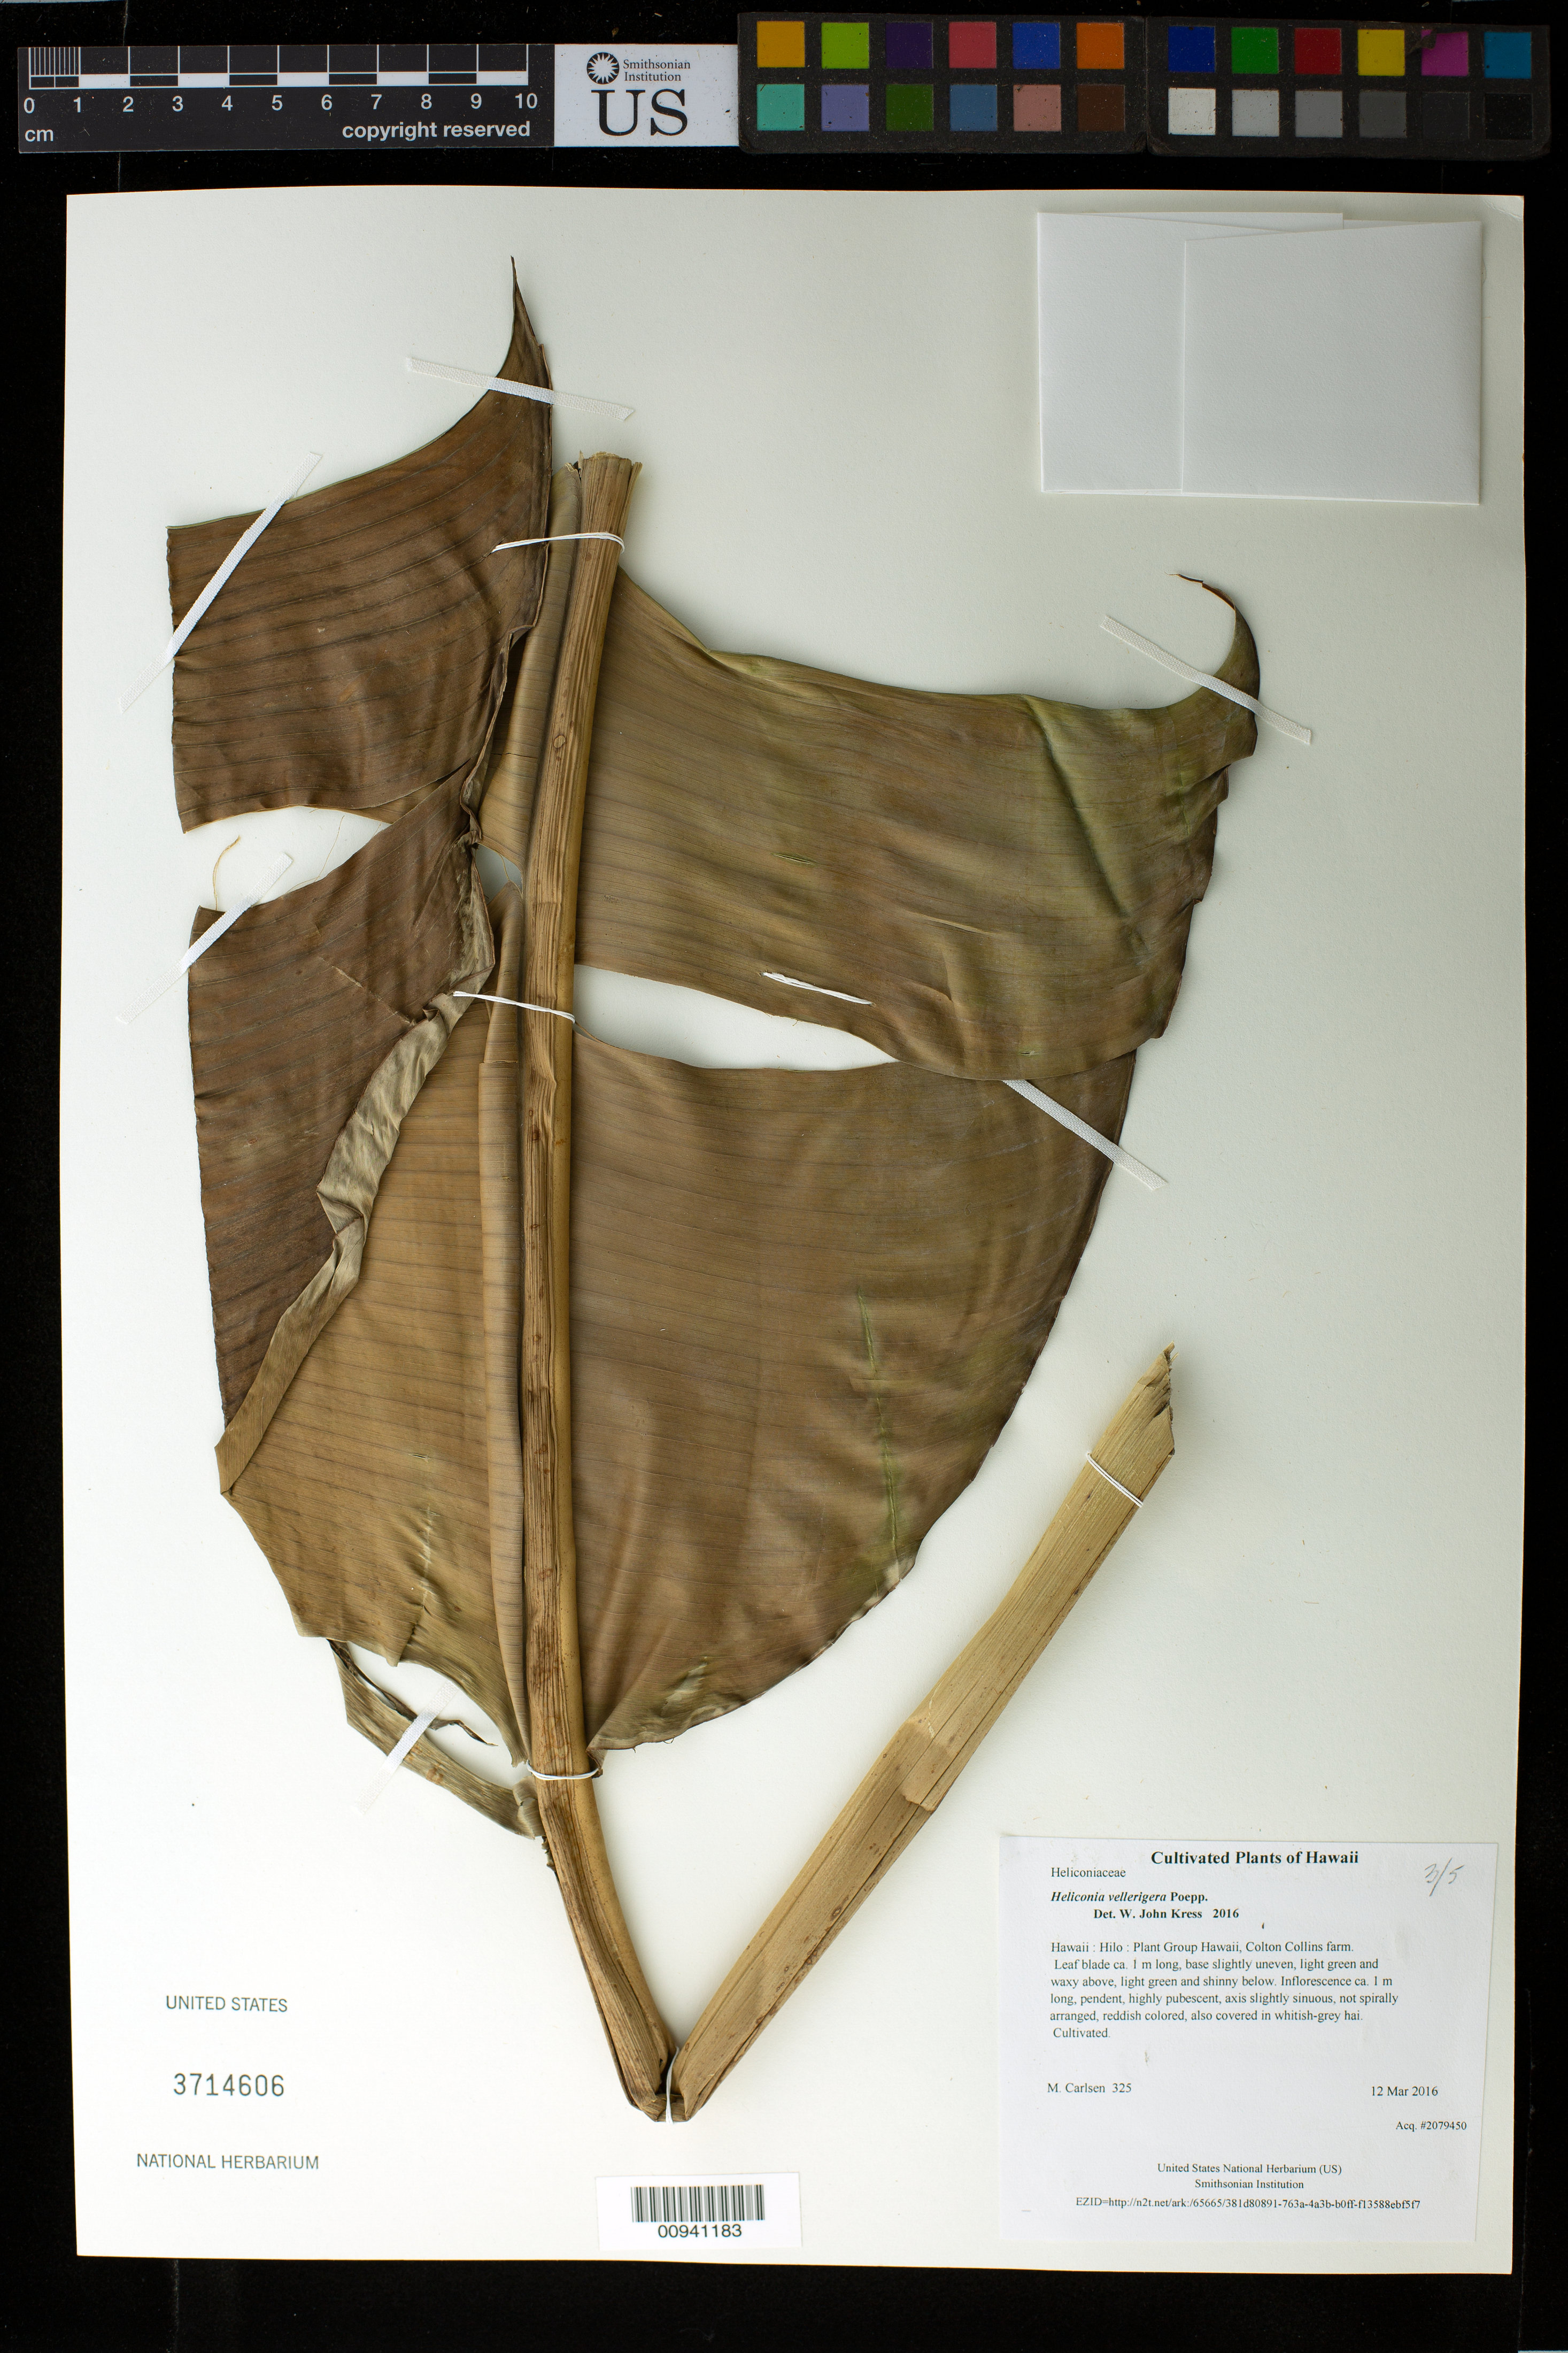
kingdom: Plantae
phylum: Tracheophyta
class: Liliopsida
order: Zingiberales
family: Heliconiaceae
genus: Heliconia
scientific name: Heliconia vellerigera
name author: Poepp.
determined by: Kress, W. J., (US), Smithsonian Institution - National Museum of Natural History (UNITED STATES)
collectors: M. M. Carlsen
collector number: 325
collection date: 2016-03-12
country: United States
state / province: Hawaii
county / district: Hawaii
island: Hawaii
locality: Plant Group Hawaii, Colton Collins farm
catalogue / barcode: US 3714606